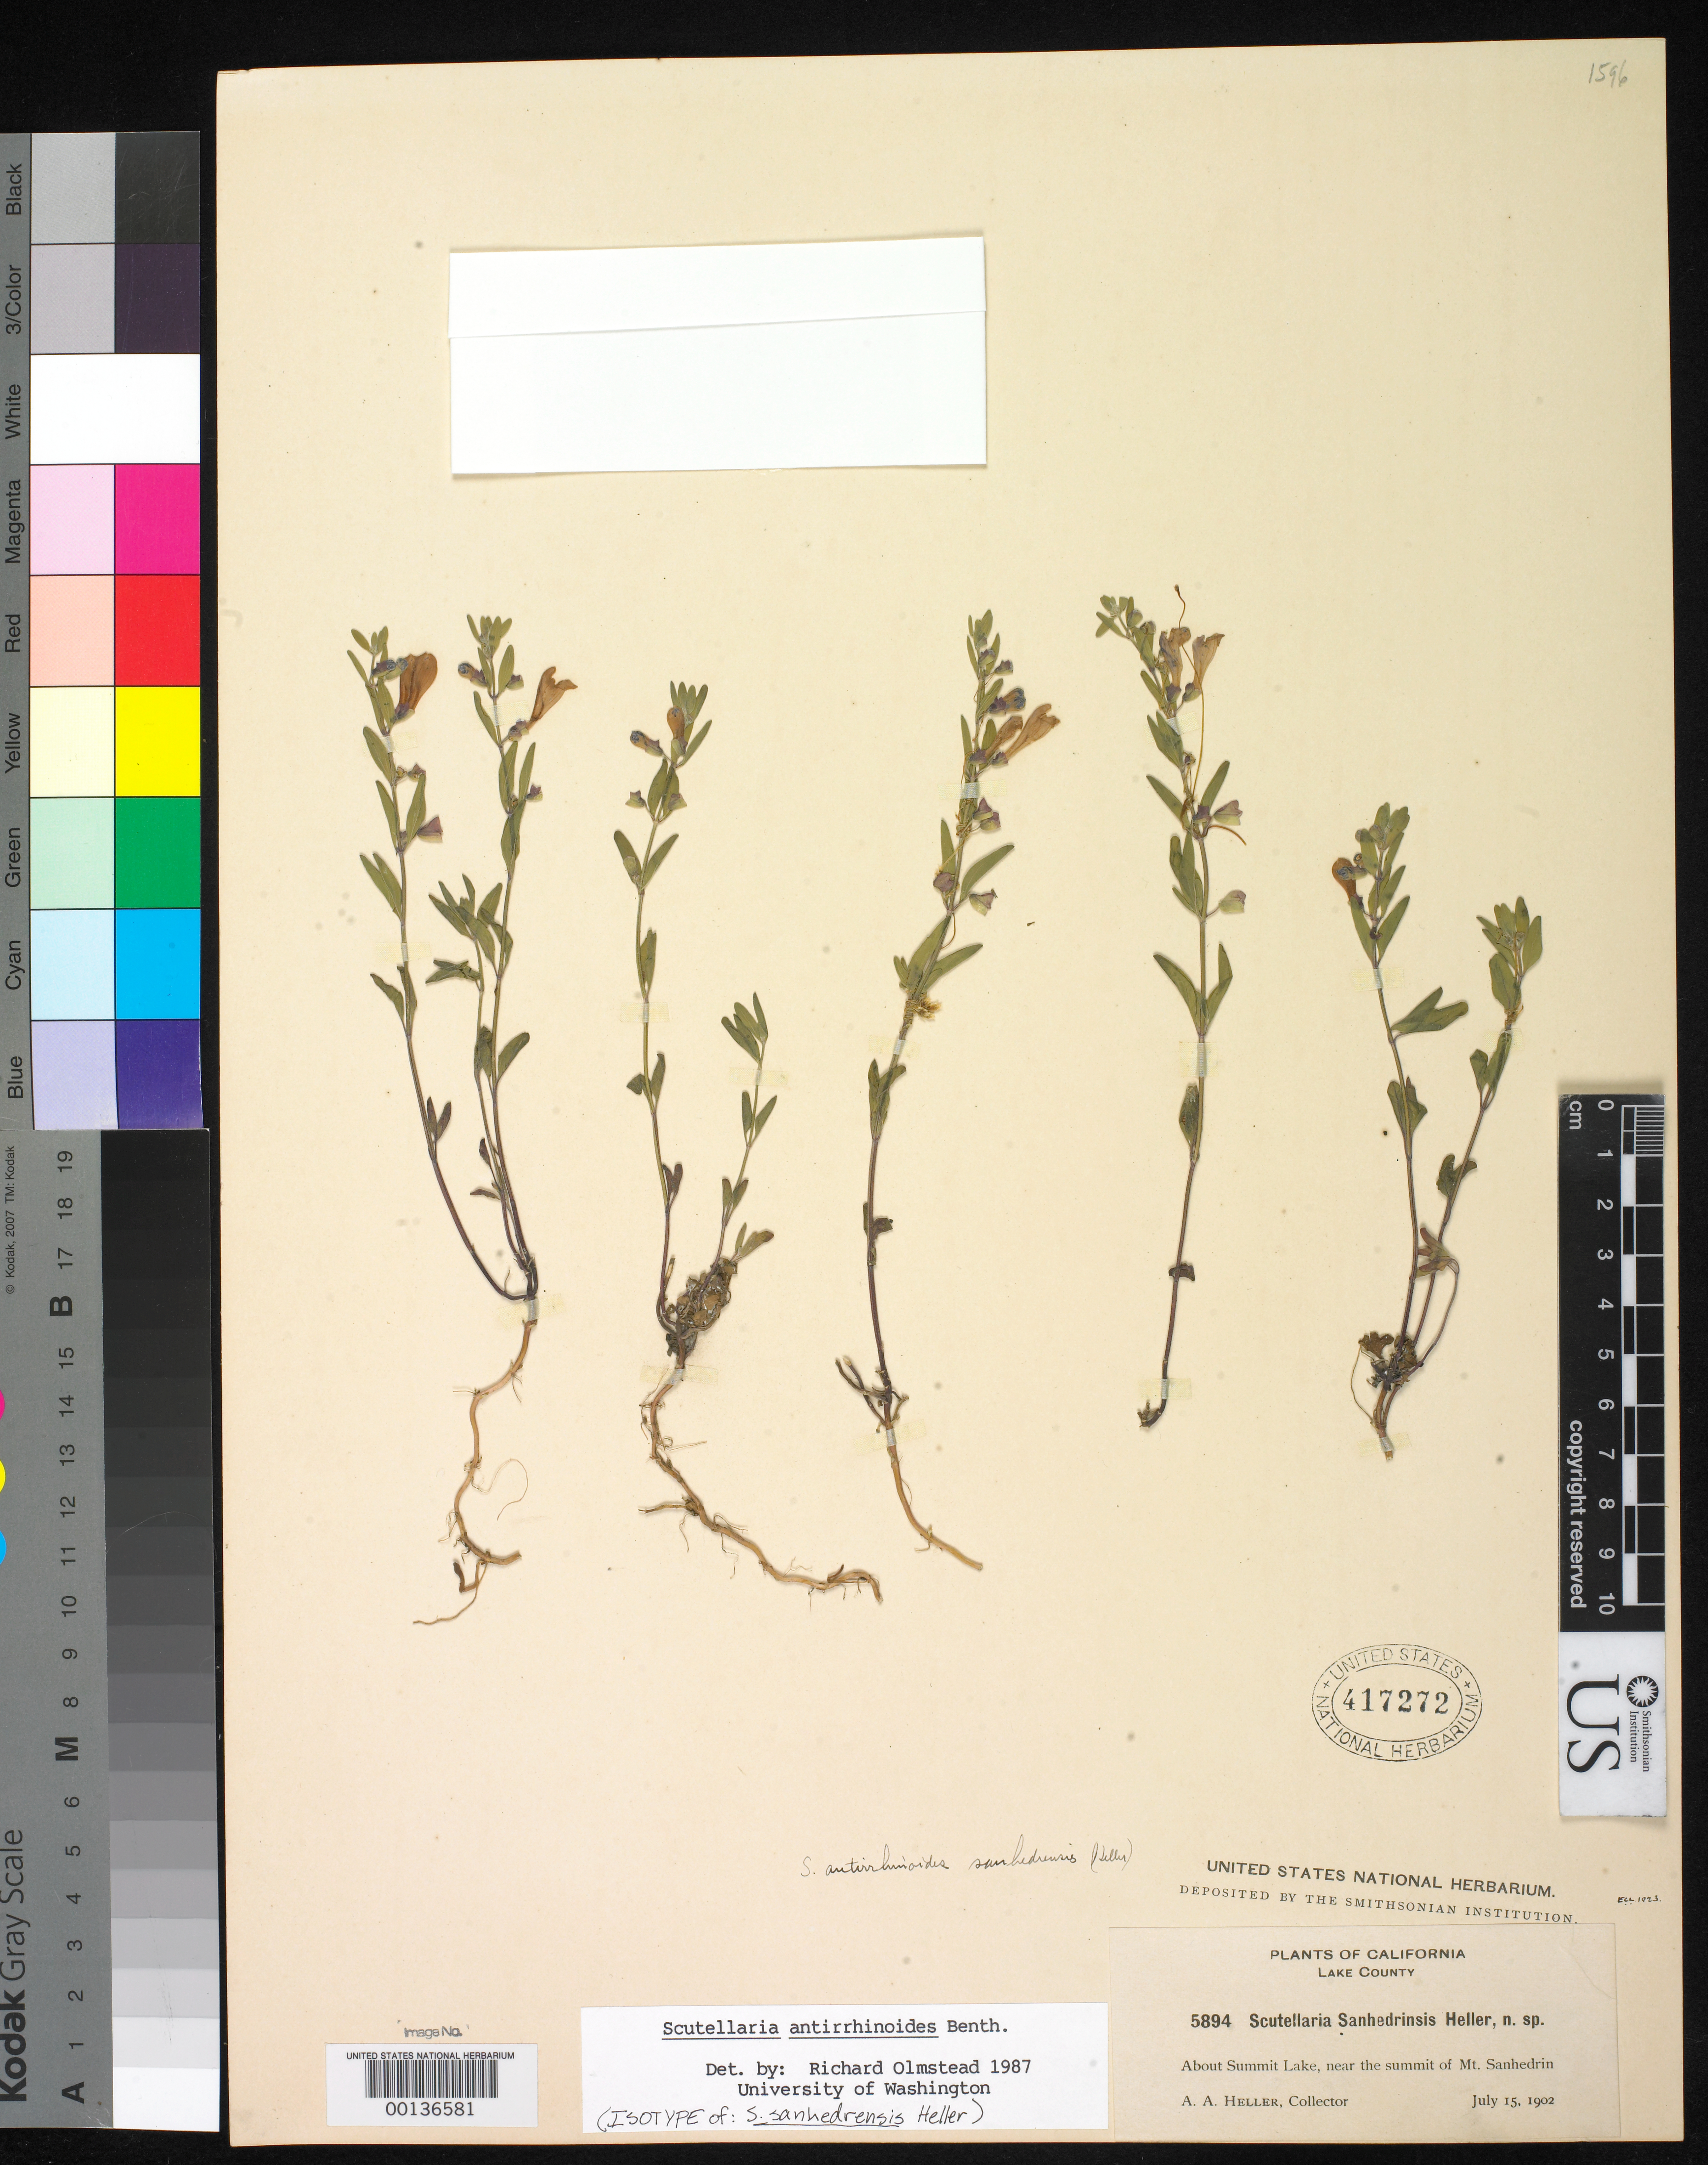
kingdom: Plantae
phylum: Tracheophyta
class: Magnoliopsida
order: Lamiales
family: Lamiaceae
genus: Scutellaria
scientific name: Scutellaria sanhedrinsis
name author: A. Heller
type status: Isotype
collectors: A. A. Heller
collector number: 5894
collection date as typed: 15 Jul 1902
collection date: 1902-07-15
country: United States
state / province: California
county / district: Lake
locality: About Summit Lake, near the summit of Mt. Sanhedrin.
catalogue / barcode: US 417272